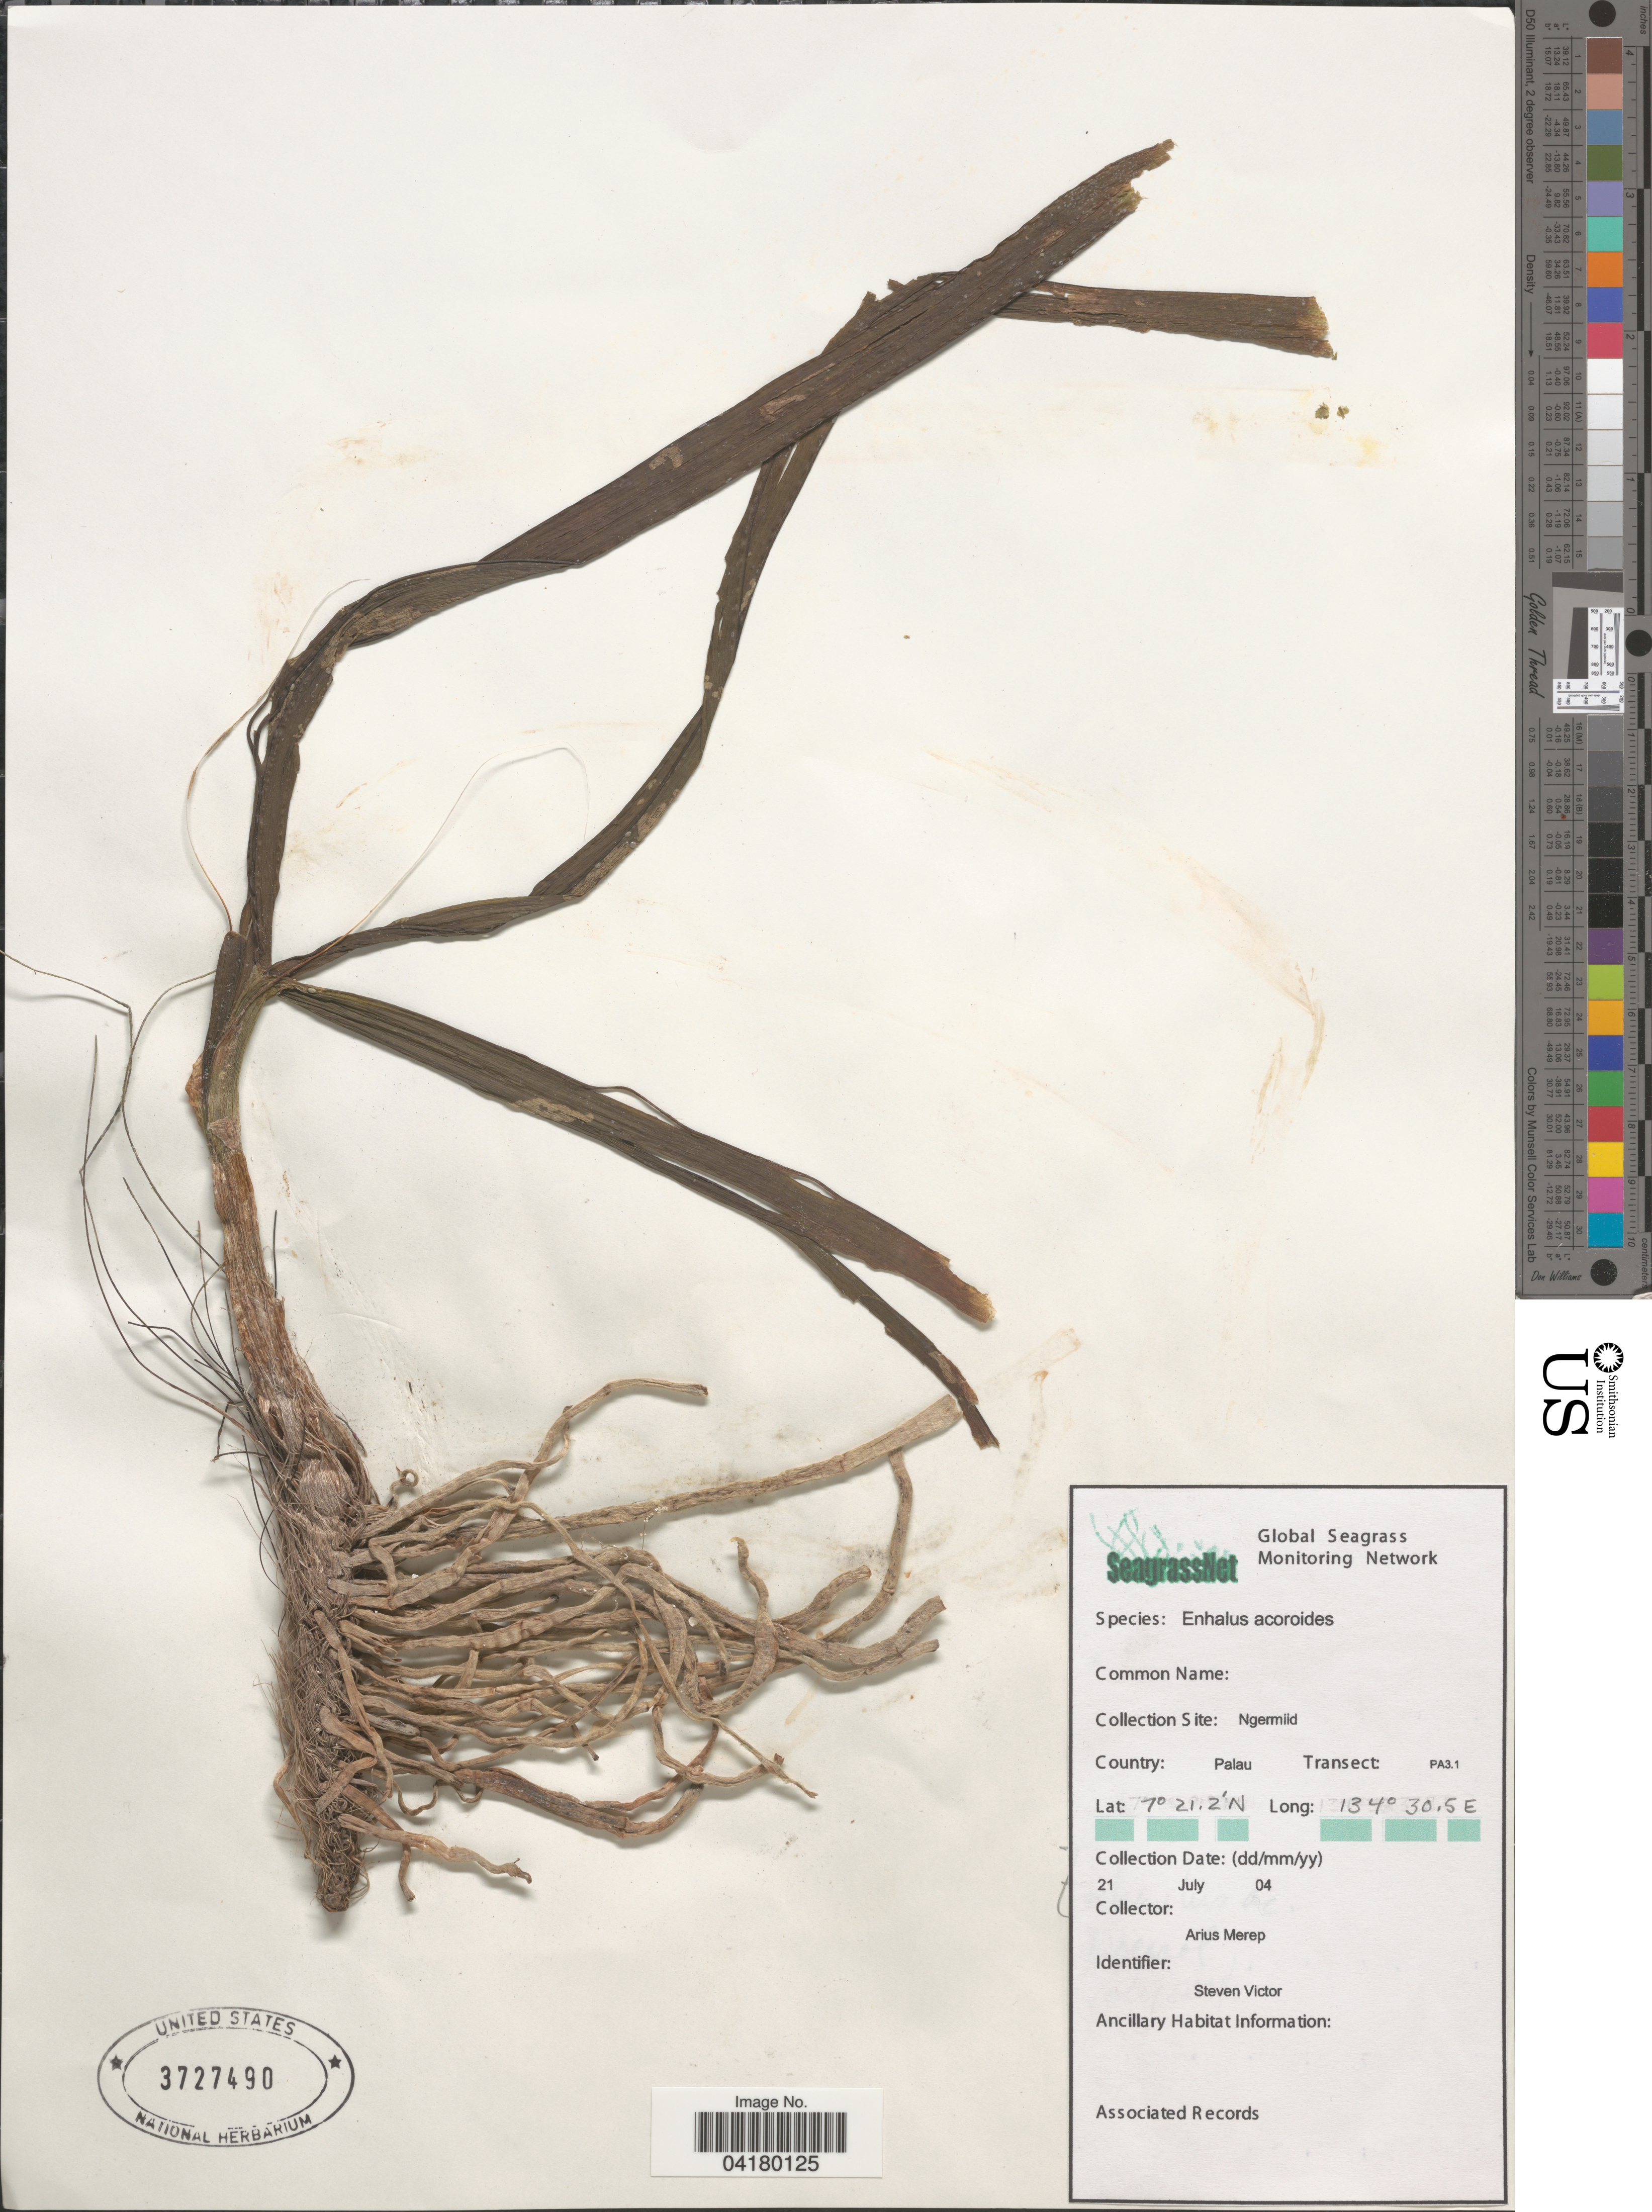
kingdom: Plantae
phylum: Tracheophyta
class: Liliopsida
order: Alismatales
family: Hydrocharitaceae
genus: Enhalus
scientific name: Enhalus acoroides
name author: (L. f.) Royle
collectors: A. Merep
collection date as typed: Transcribed d/m/y: 21/7/4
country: Palau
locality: Collection Site: Ngermiid. Country: Palau. Transect: PA3.1.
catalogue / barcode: US 3727490